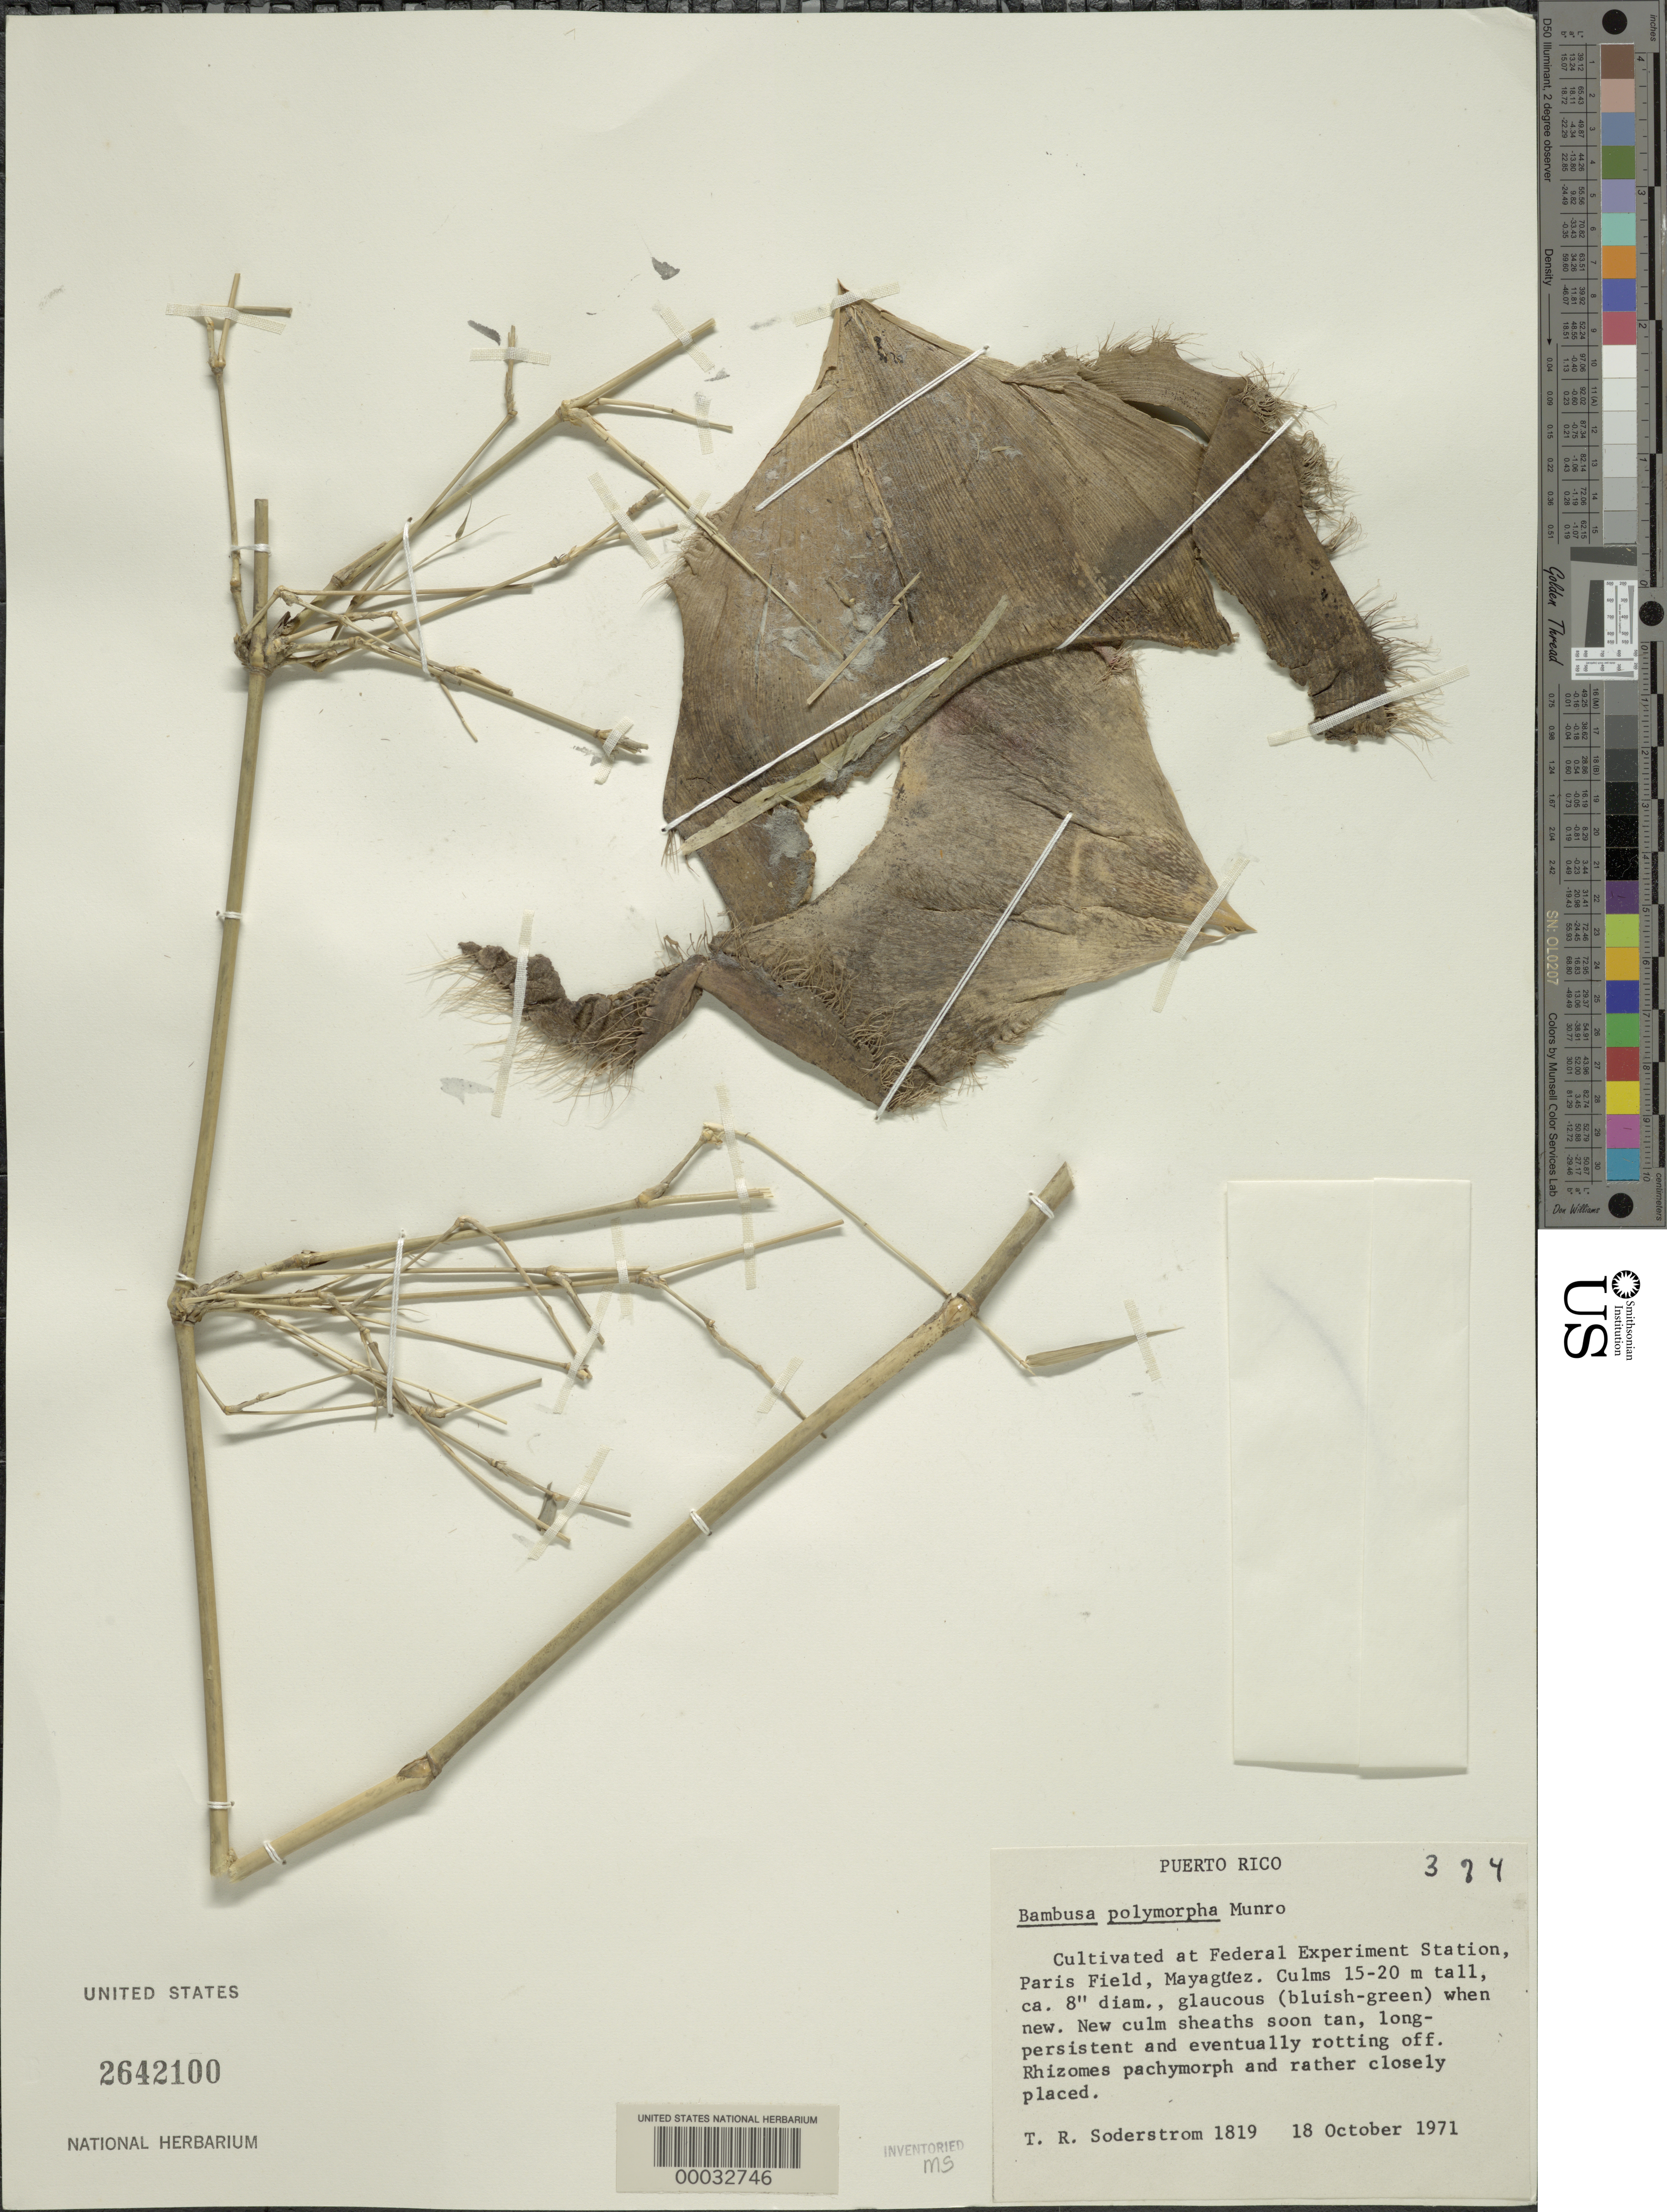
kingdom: Plantae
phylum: Tracheophyta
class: Liliopsida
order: Poales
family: Poaceae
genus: Bambusa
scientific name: Bambusa polymorpha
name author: Munro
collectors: T. R. Soderstrom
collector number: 1819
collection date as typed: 18 Oct 1971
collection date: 1971-10-18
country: Puerto Rico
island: Greater Antilles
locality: Federal experimental station, paris field-mayaguez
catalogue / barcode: US 2642100